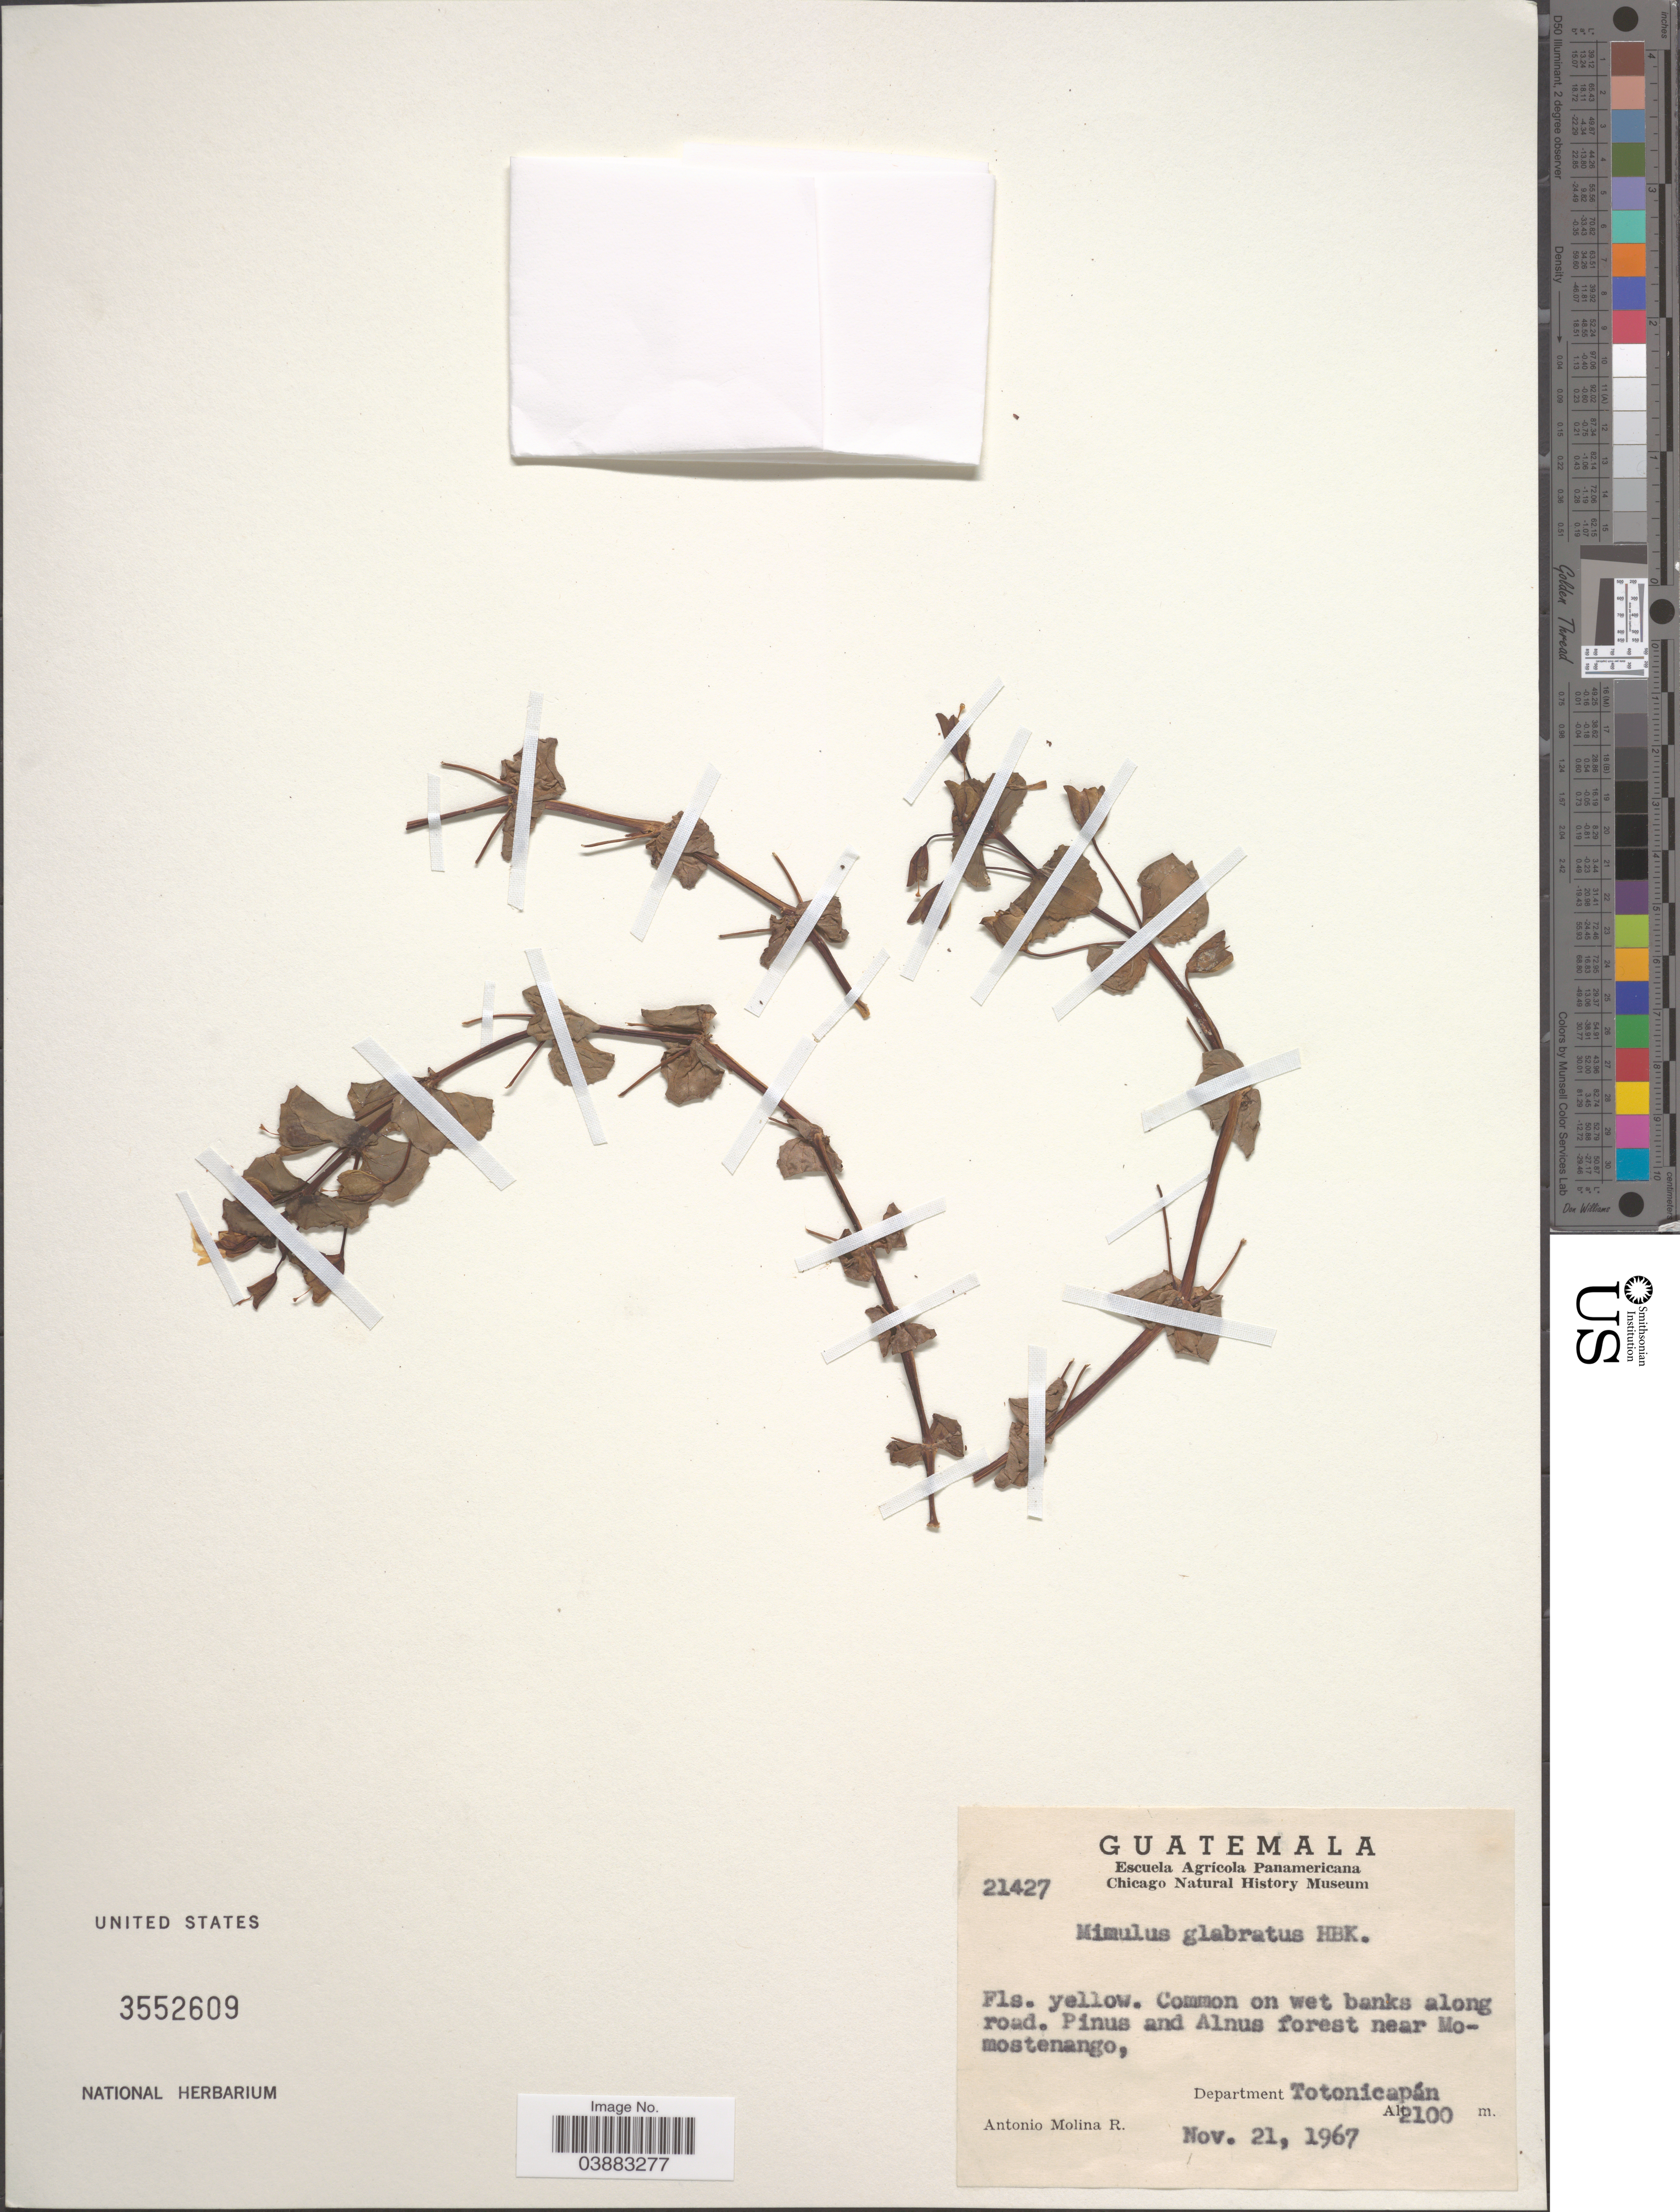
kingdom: Plantae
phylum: Tracheophyta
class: Magnoliopsida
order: Lamiales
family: Phrymaceae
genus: Mimulus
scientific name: Mimulus glabratus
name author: Kunth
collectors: A. Molina R.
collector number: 21427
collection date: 1967-11-21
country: Guatemala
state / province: Totonicapan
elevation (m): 2100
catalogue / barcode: US 3552609